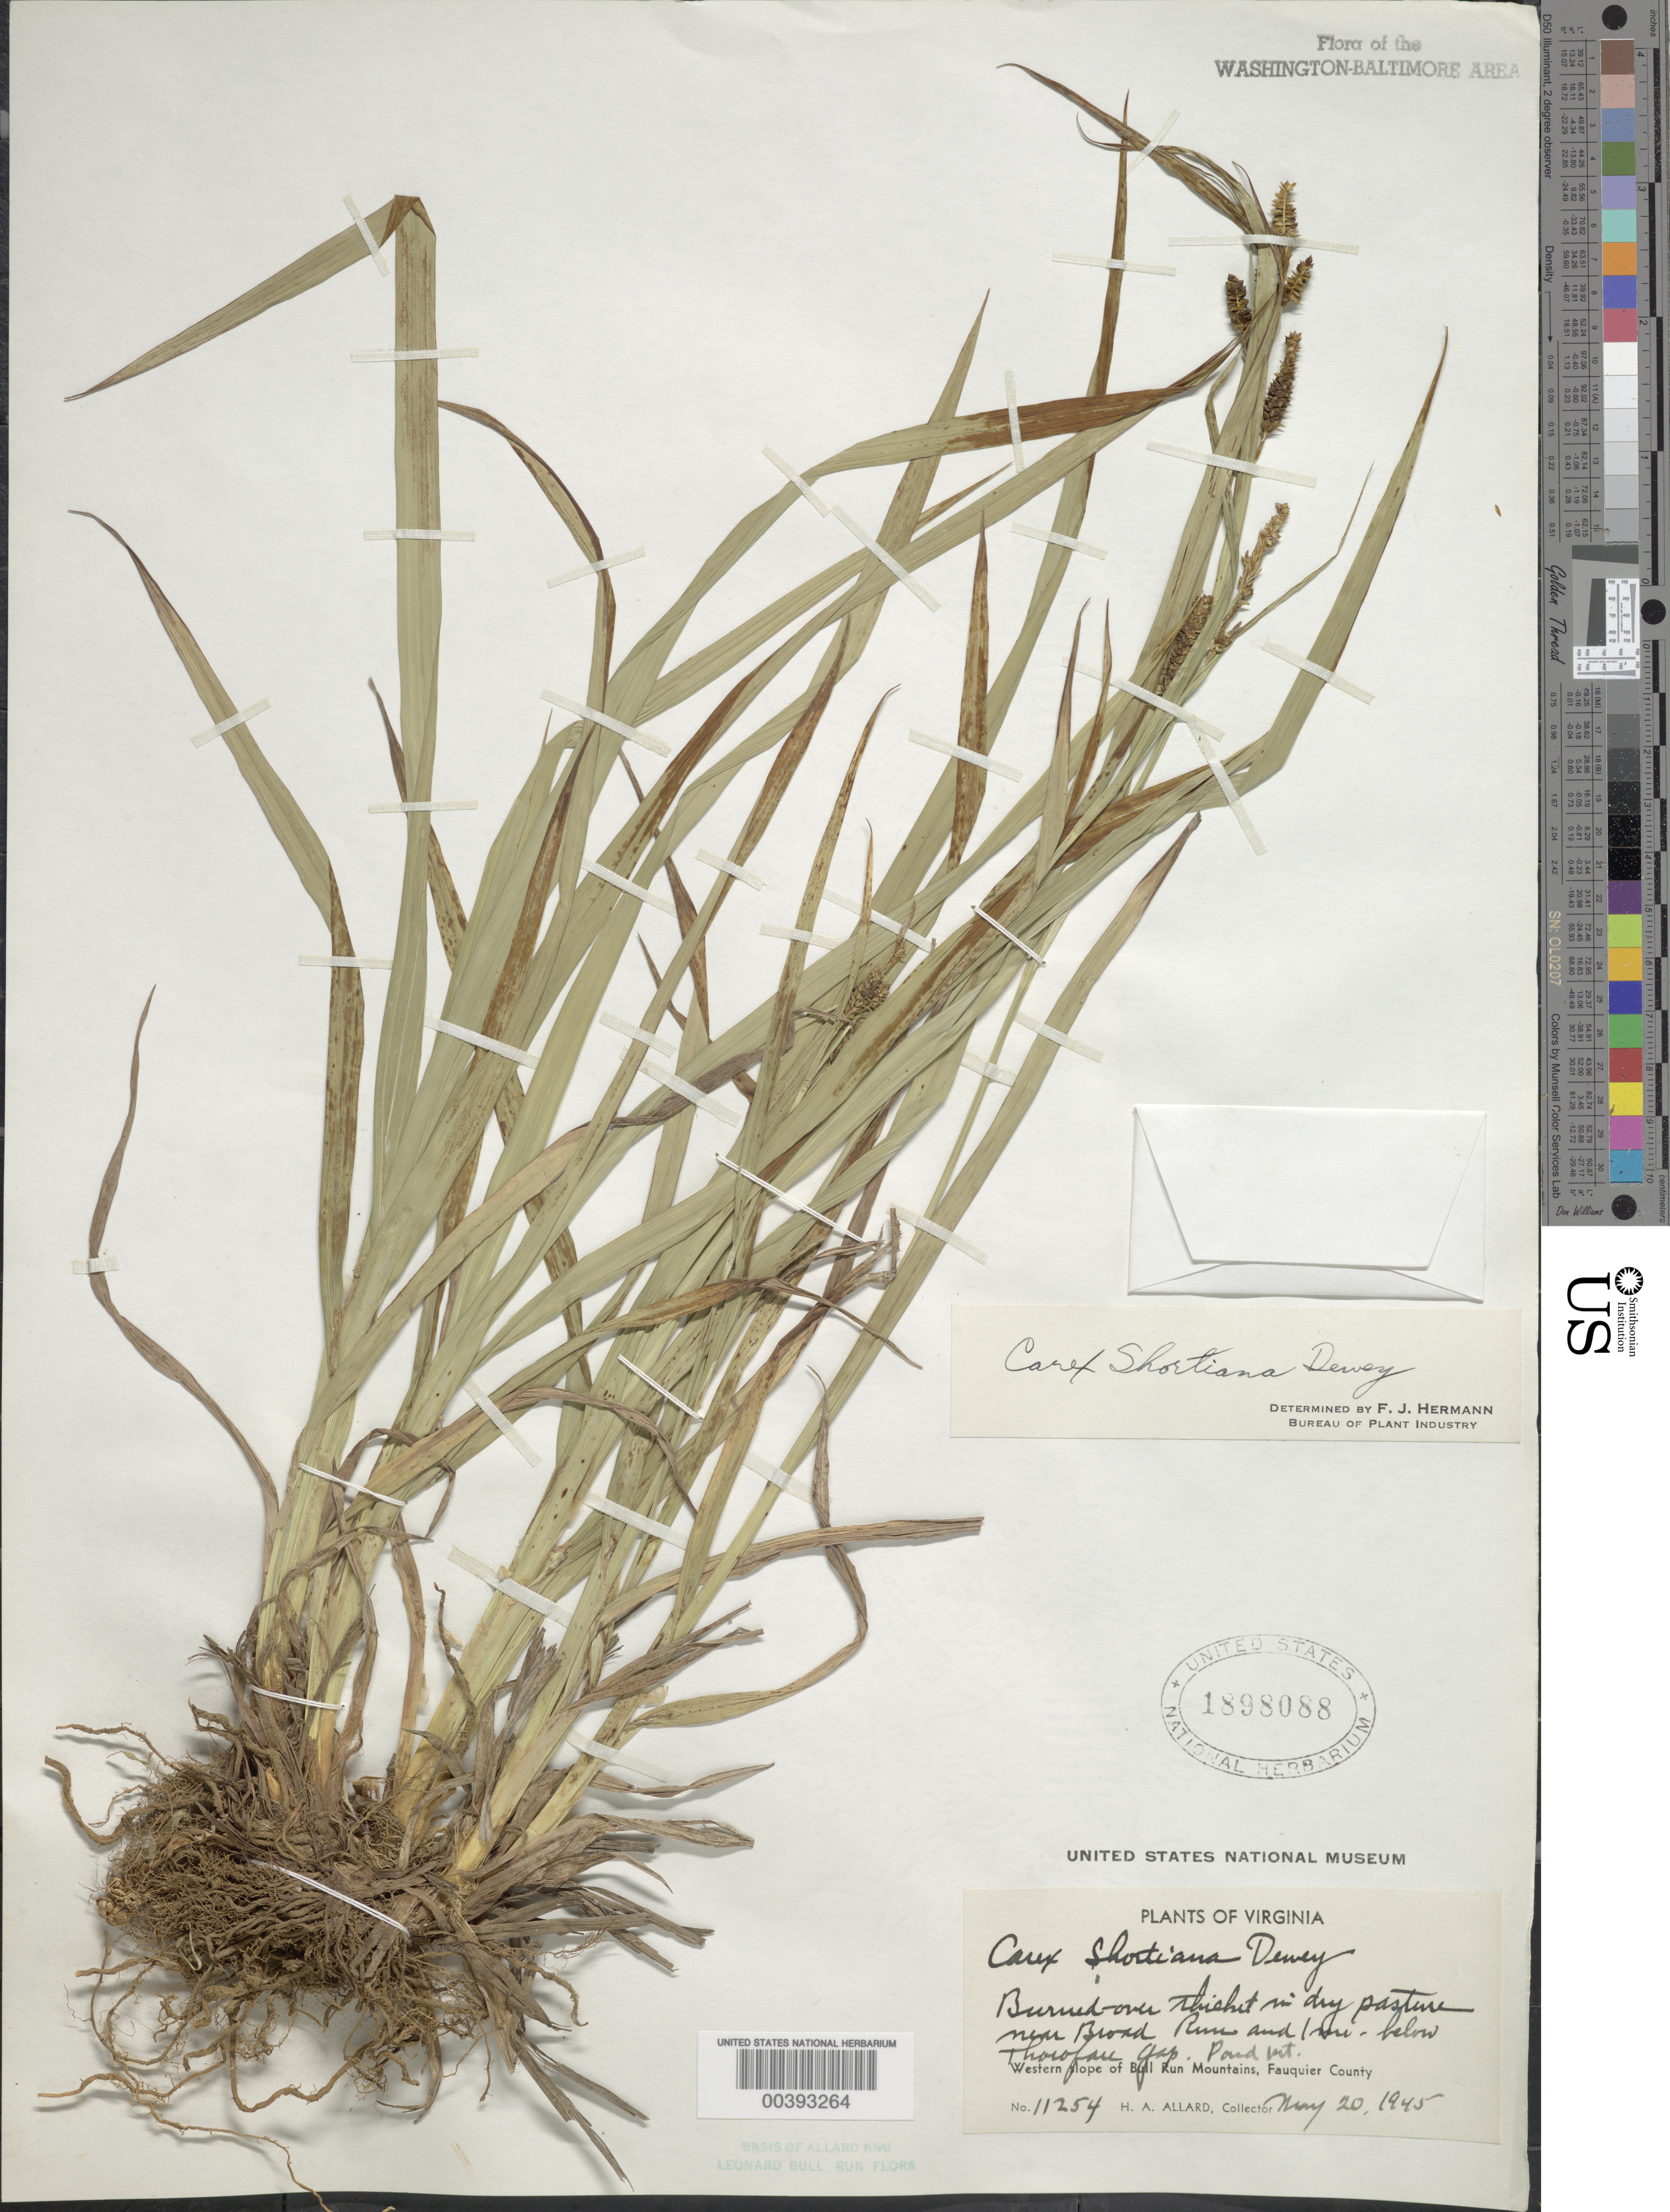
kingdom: Plantae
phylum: Tracheophyta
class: Liliopsida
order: Poales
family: Cyperaceae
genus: Carex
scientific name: Carex shortiana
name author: Dewey & Torr.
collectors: H. A. Allard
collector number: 11254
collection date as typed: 20 May 1945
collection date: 1945-05-20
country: United States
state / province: Virginia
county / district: Fauquier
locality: Broad Run below Thorofare Gap, Pond Mountain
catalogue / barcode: US 1898088